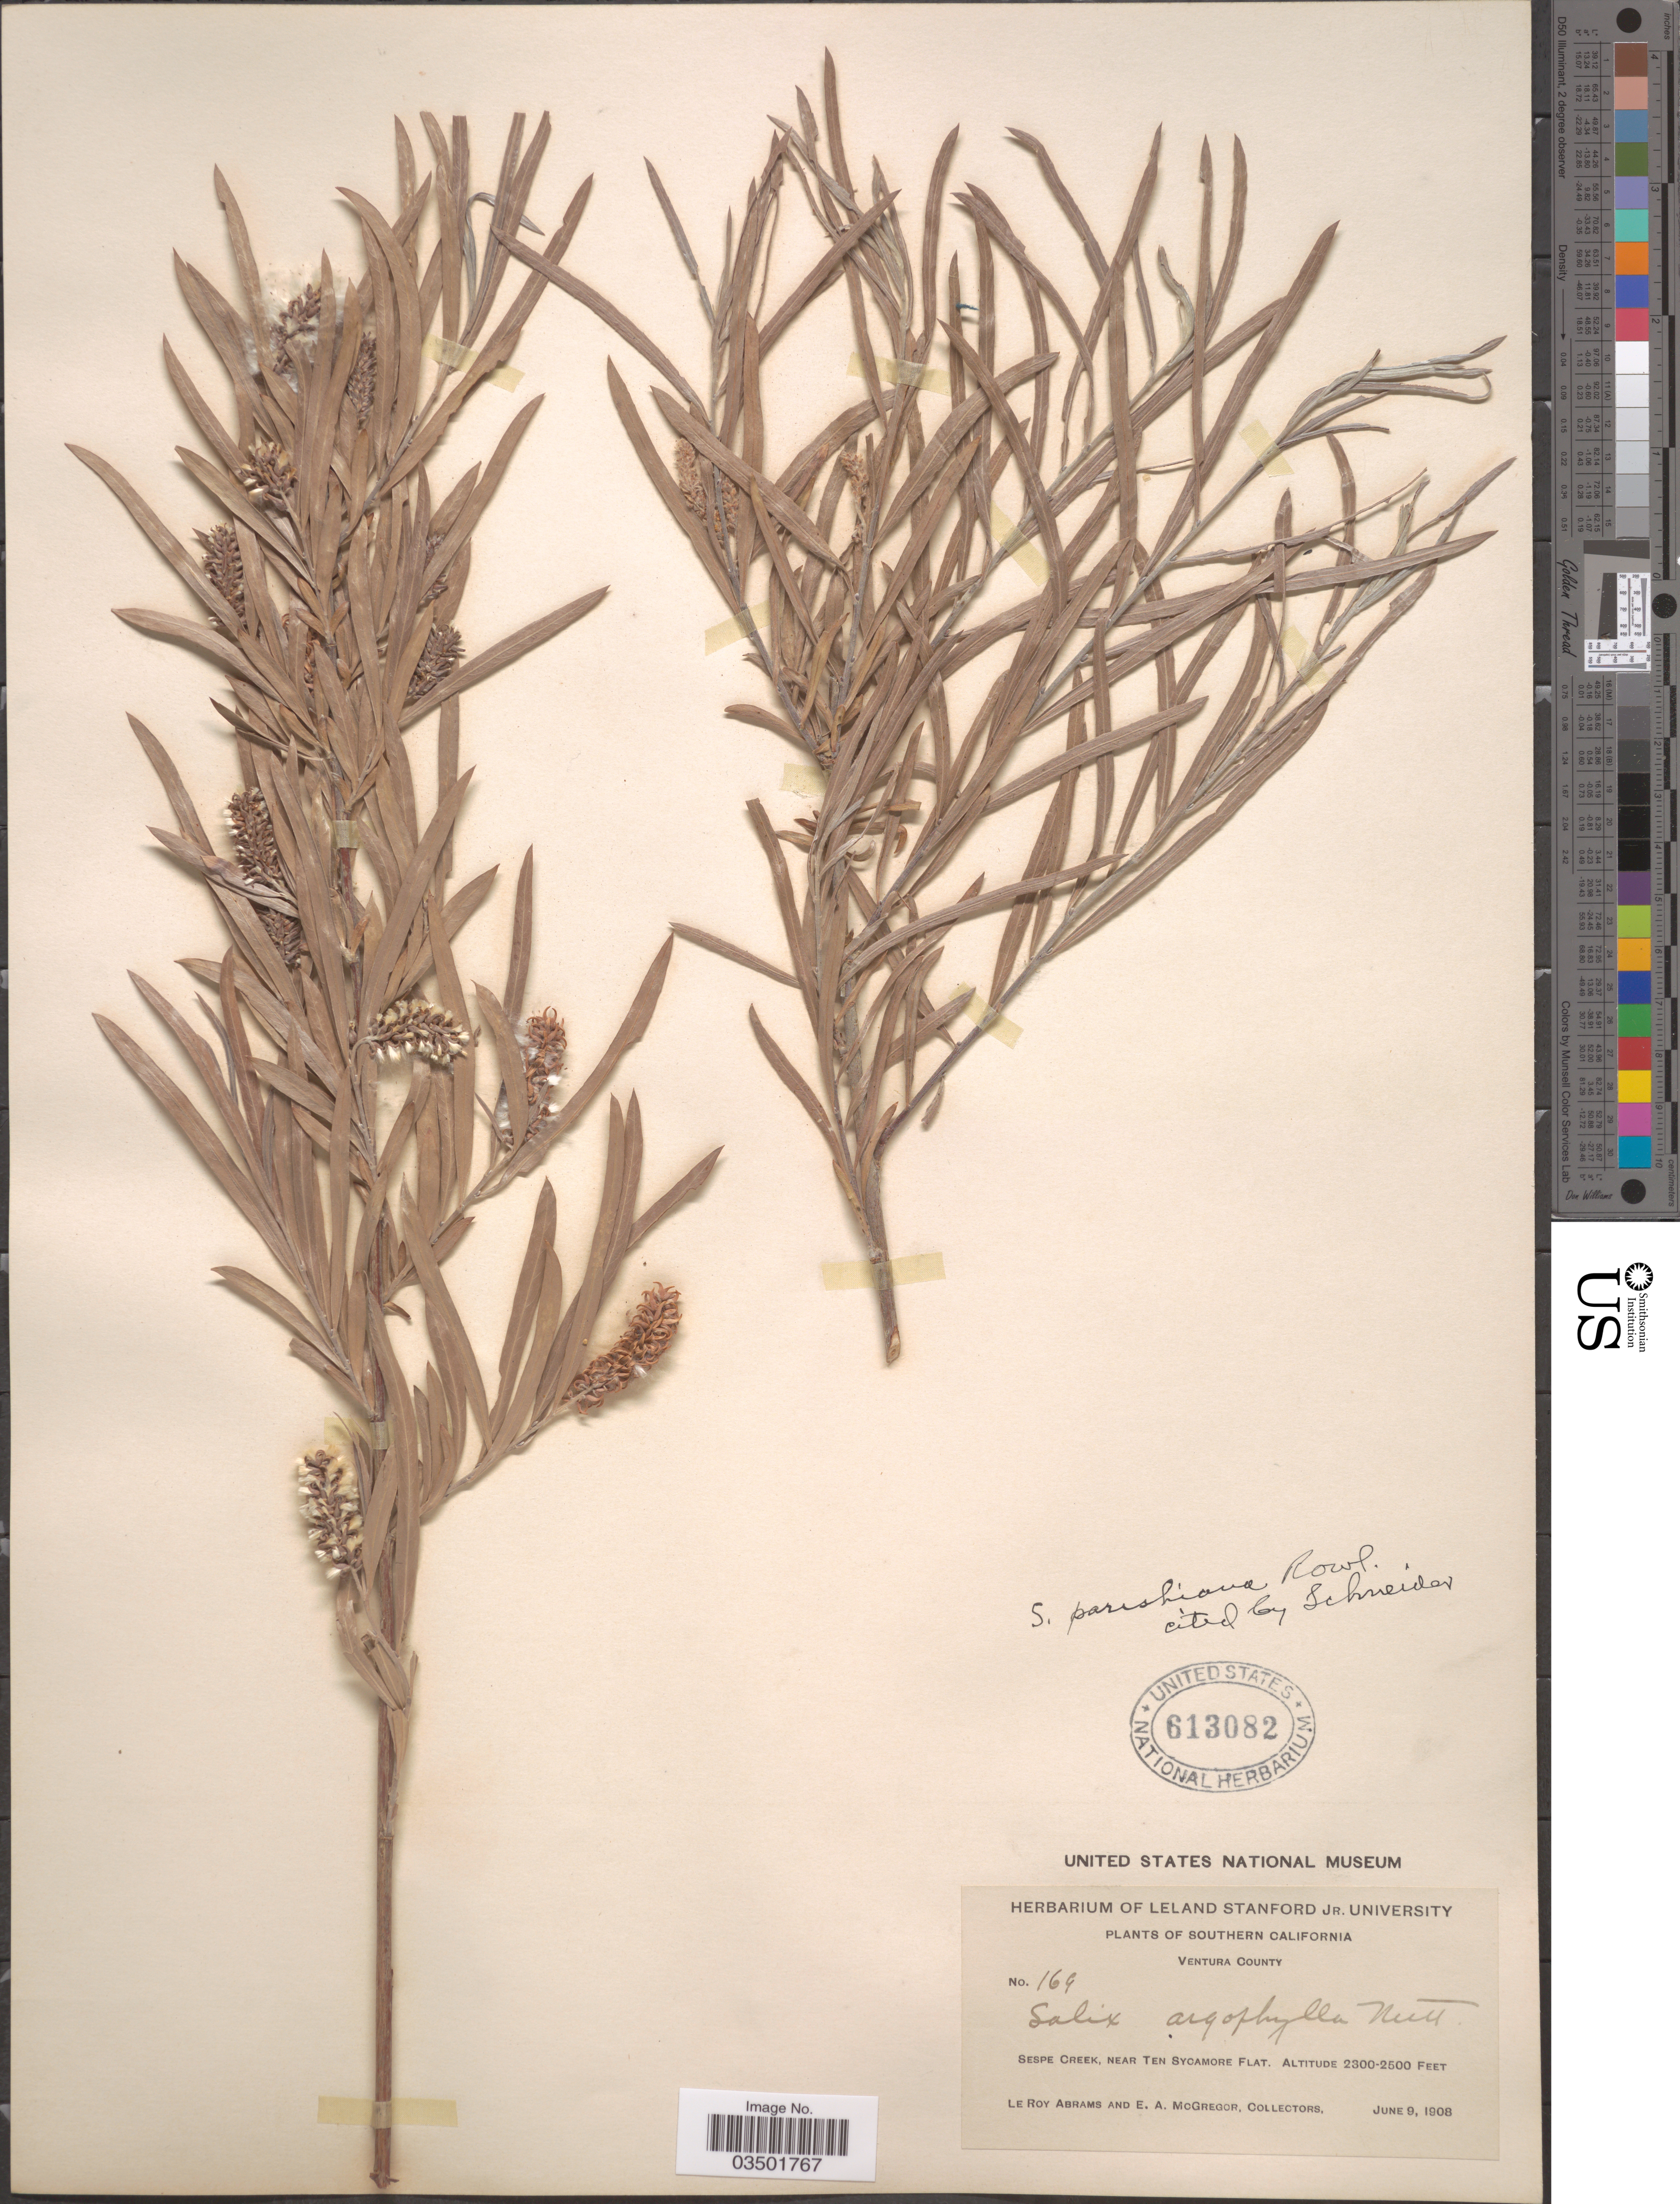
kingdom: Plantae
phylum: Tracheophyta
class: Magnoliopsida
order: Malpighiales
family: Salicaceae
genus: Salix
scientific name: Salix parishiana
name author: Rowlee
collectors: L. Abrams & E. A. McGregor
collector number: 169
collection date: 1908-06-09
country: United States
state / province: California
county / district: Ventura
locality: Southern California. Ventura County. Sespe Creek, near Ten Sycamore Flat.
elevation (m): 701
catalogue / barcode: US 613082